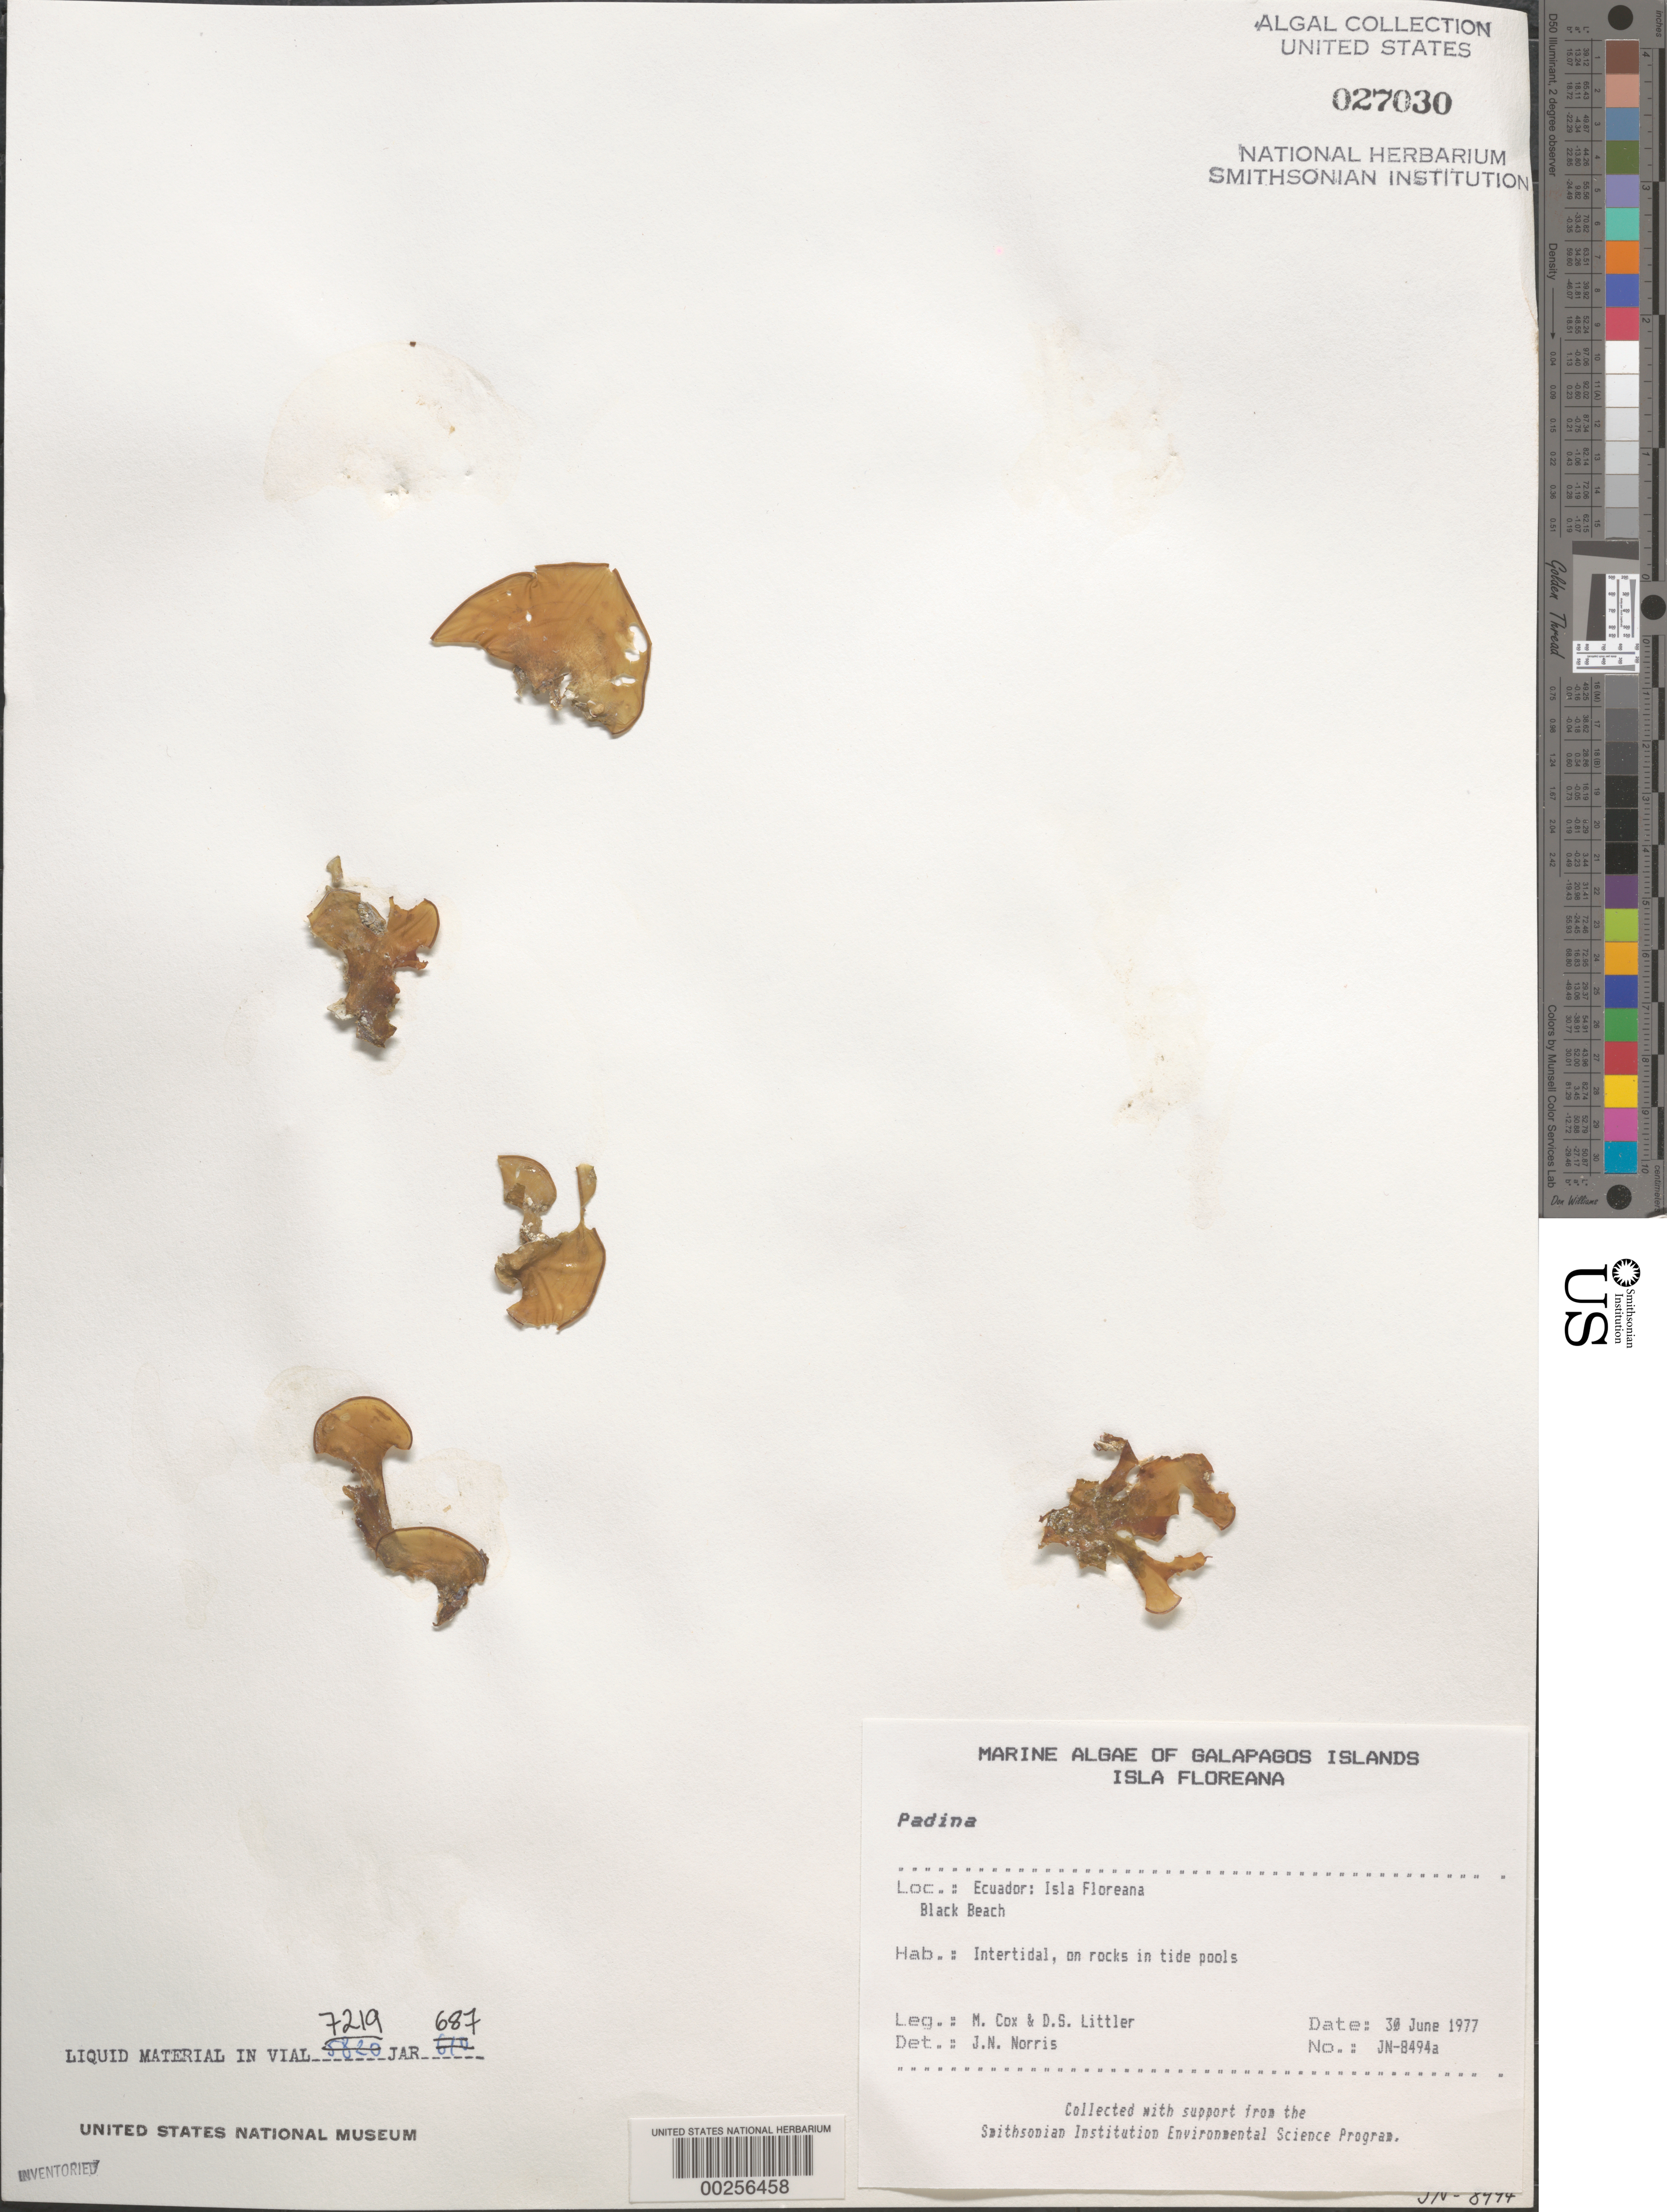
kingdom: Chromista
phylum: Ochrophyta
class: Phaeophyceae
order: Dictyotales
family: Dictyotaceae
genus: Padina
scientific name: Padina sp.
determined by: Norris, James N.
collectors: M. Cox & D. S. Littler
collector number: Jn-8494a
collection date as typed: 30 Jun 1977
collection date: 1977-06-30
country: Ecuador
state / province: Colón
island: Floreana [Charles, Santa Maria]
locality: Black Beach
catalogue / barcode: US 27030